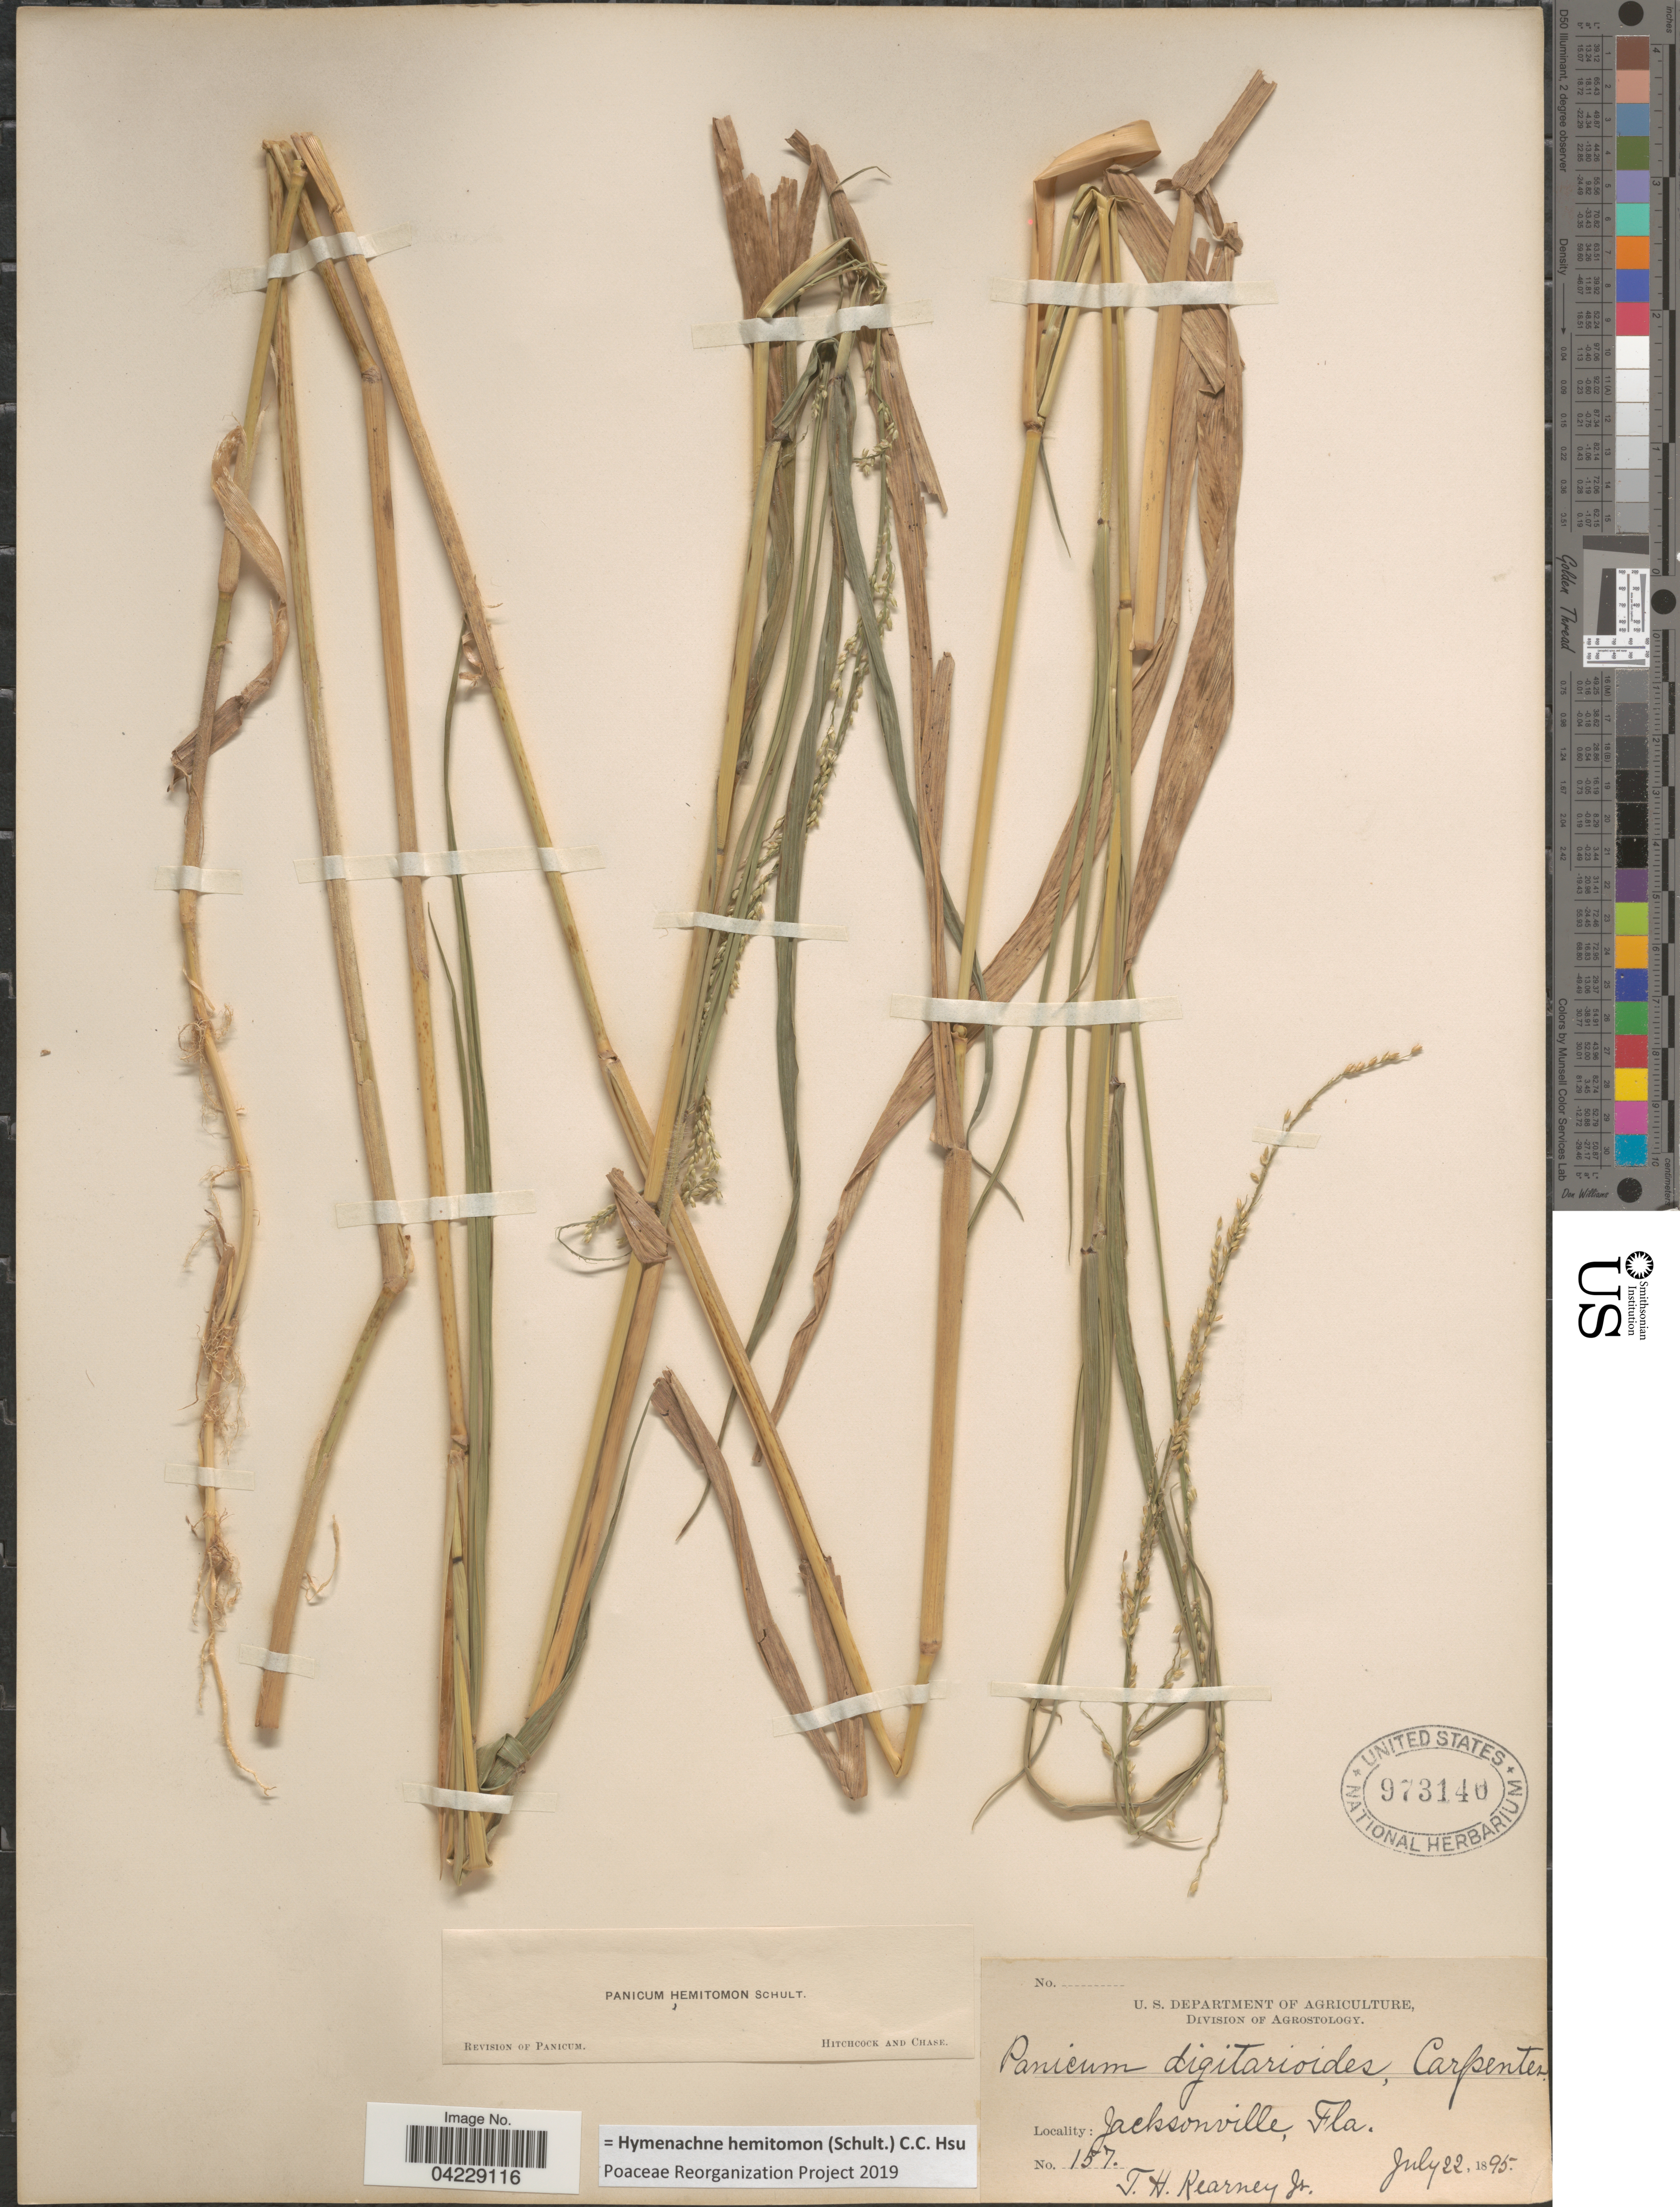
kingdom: Plantae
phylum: Tracheophyta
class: Liliopsida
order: Poales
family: Poaceae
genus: Hymenachne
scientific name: Hymenachne hemitomon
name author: (Schult.) C. C. Hsu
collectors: T. H. Kearney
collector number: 157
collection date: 1895-07-22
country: United States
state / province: Florida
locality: Jacksonville.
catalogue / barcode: US 973140